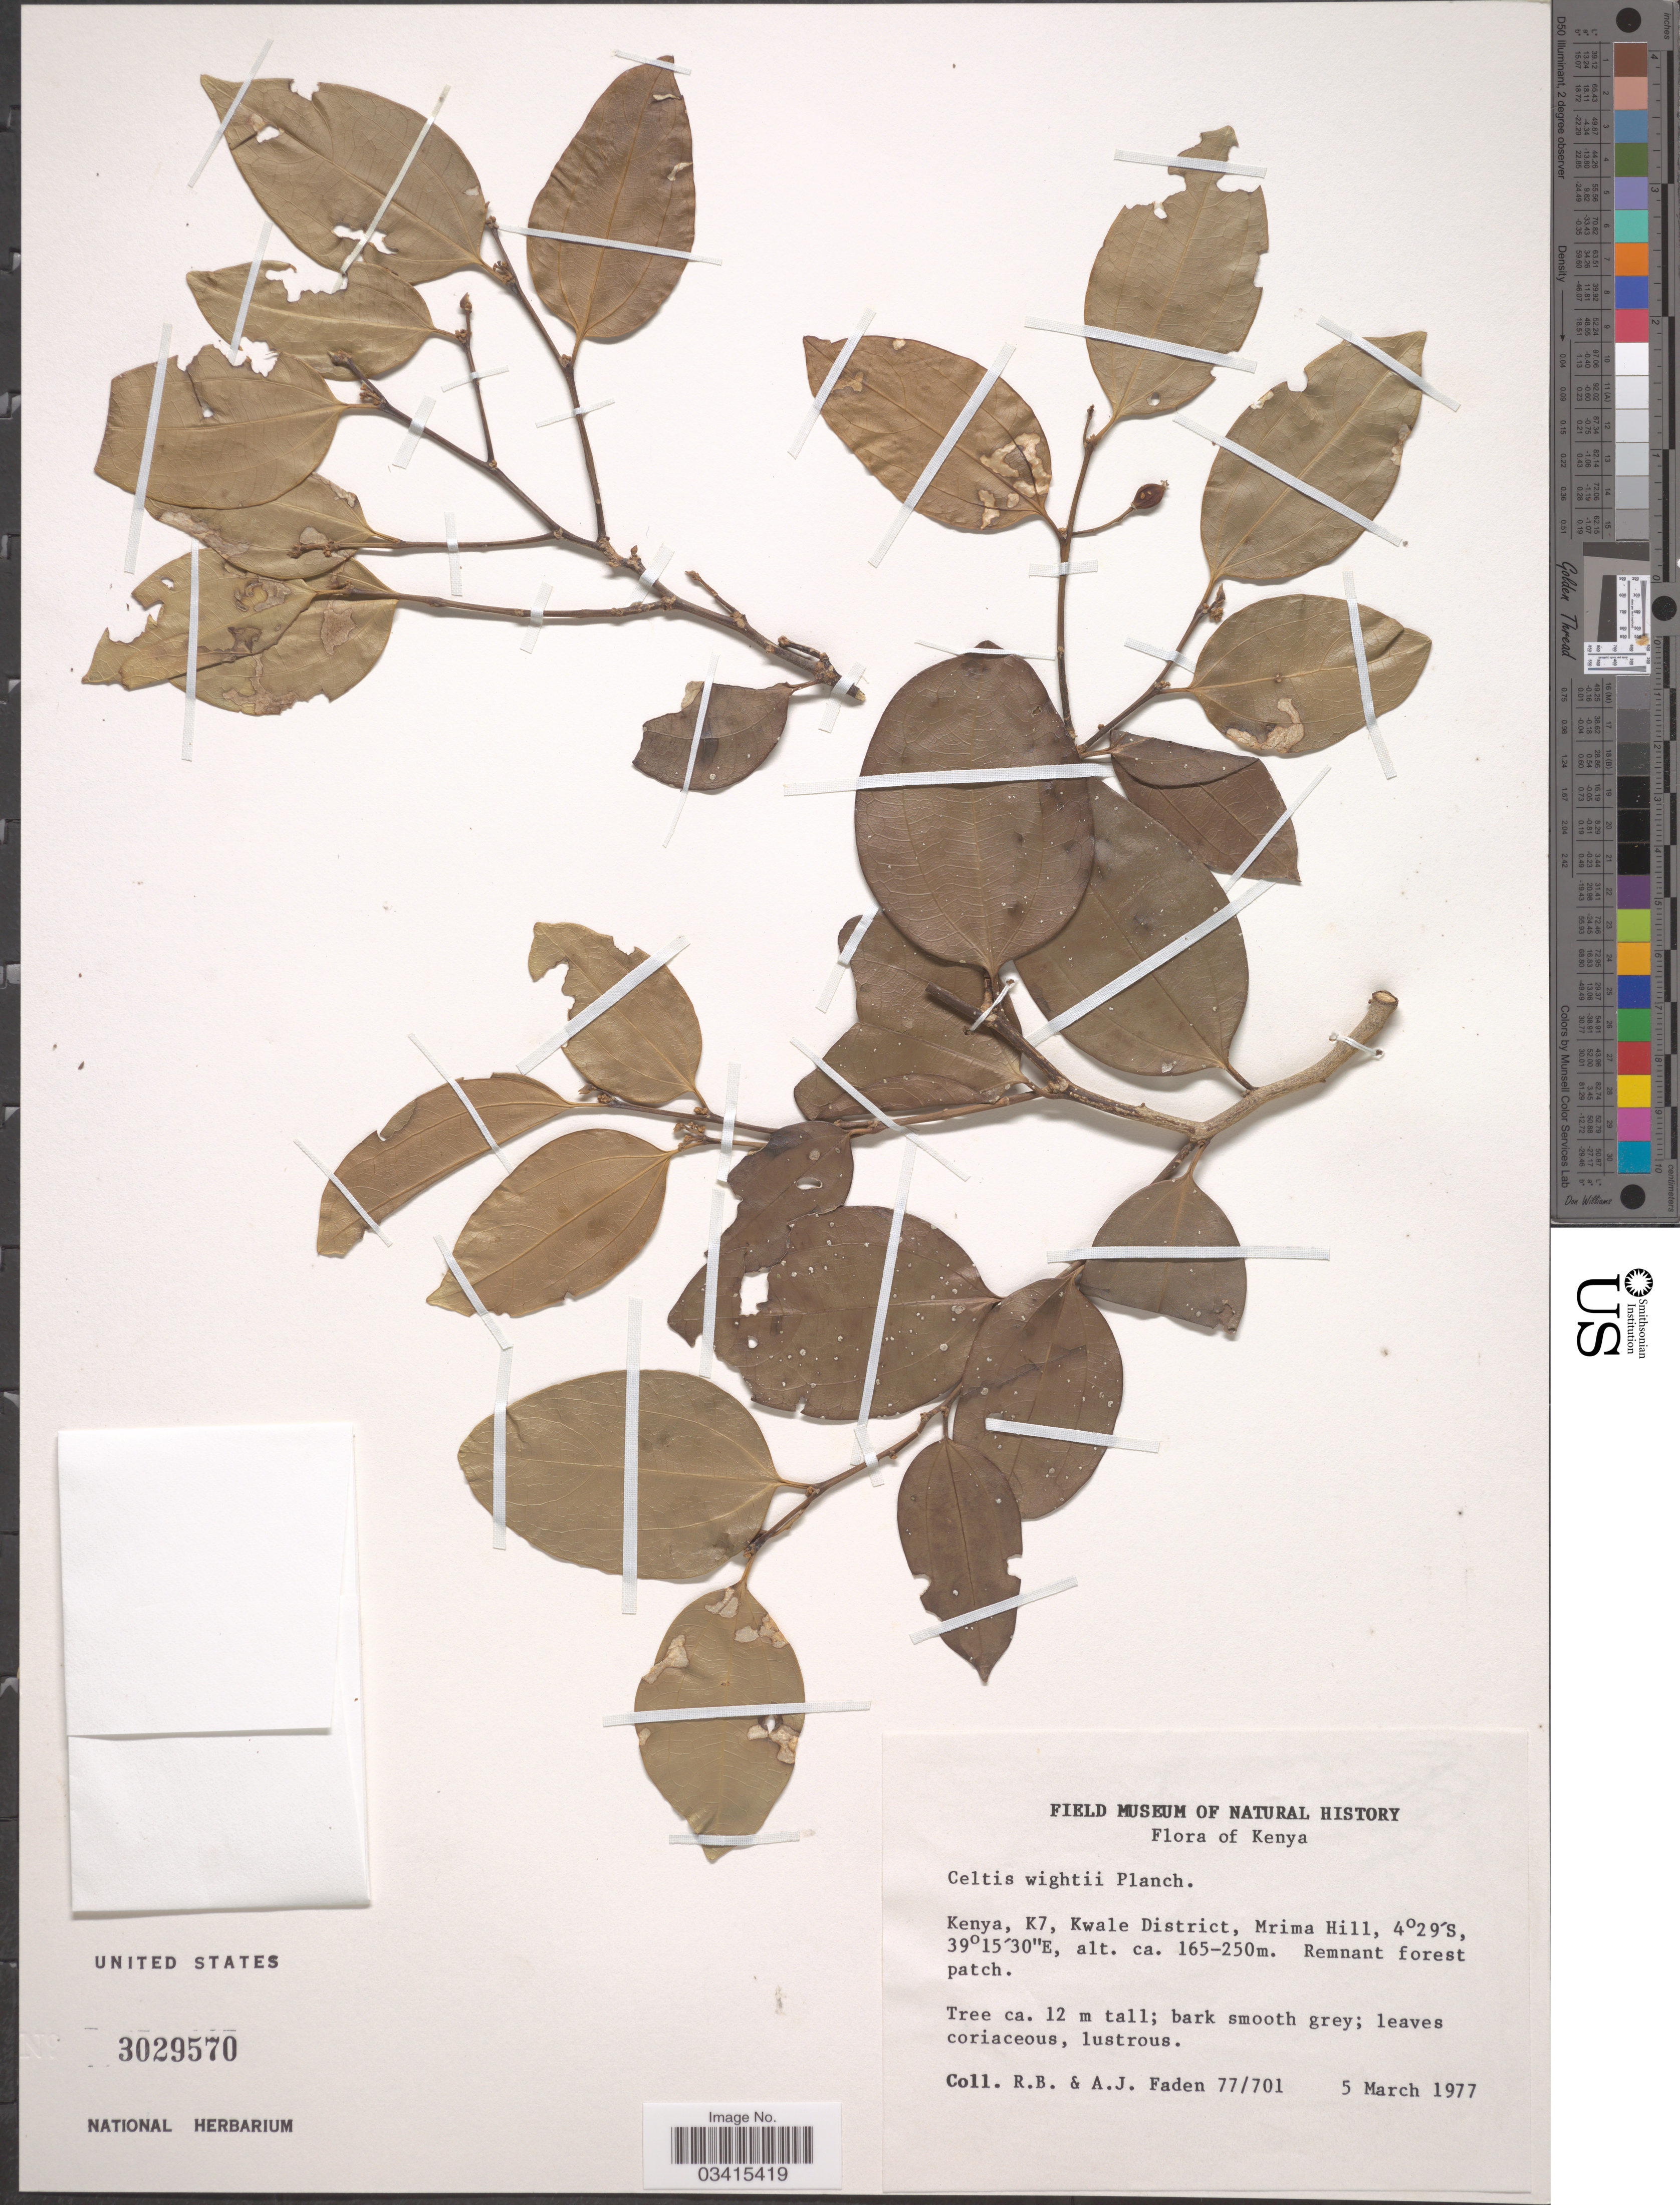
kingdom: Plantae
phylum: Tracheophyta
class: Magnoliopsida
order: Rosales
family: Cannabaceae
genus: Celtis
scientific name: Celtis philippensis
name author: Blanco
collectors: R. B. Faden & A. J. Faden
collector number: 77/701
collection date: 1977-03-05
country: Kenya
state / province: Kwale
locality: K7, Kwale District, Mrima Hill.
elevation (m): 165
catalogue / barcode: US 3029570